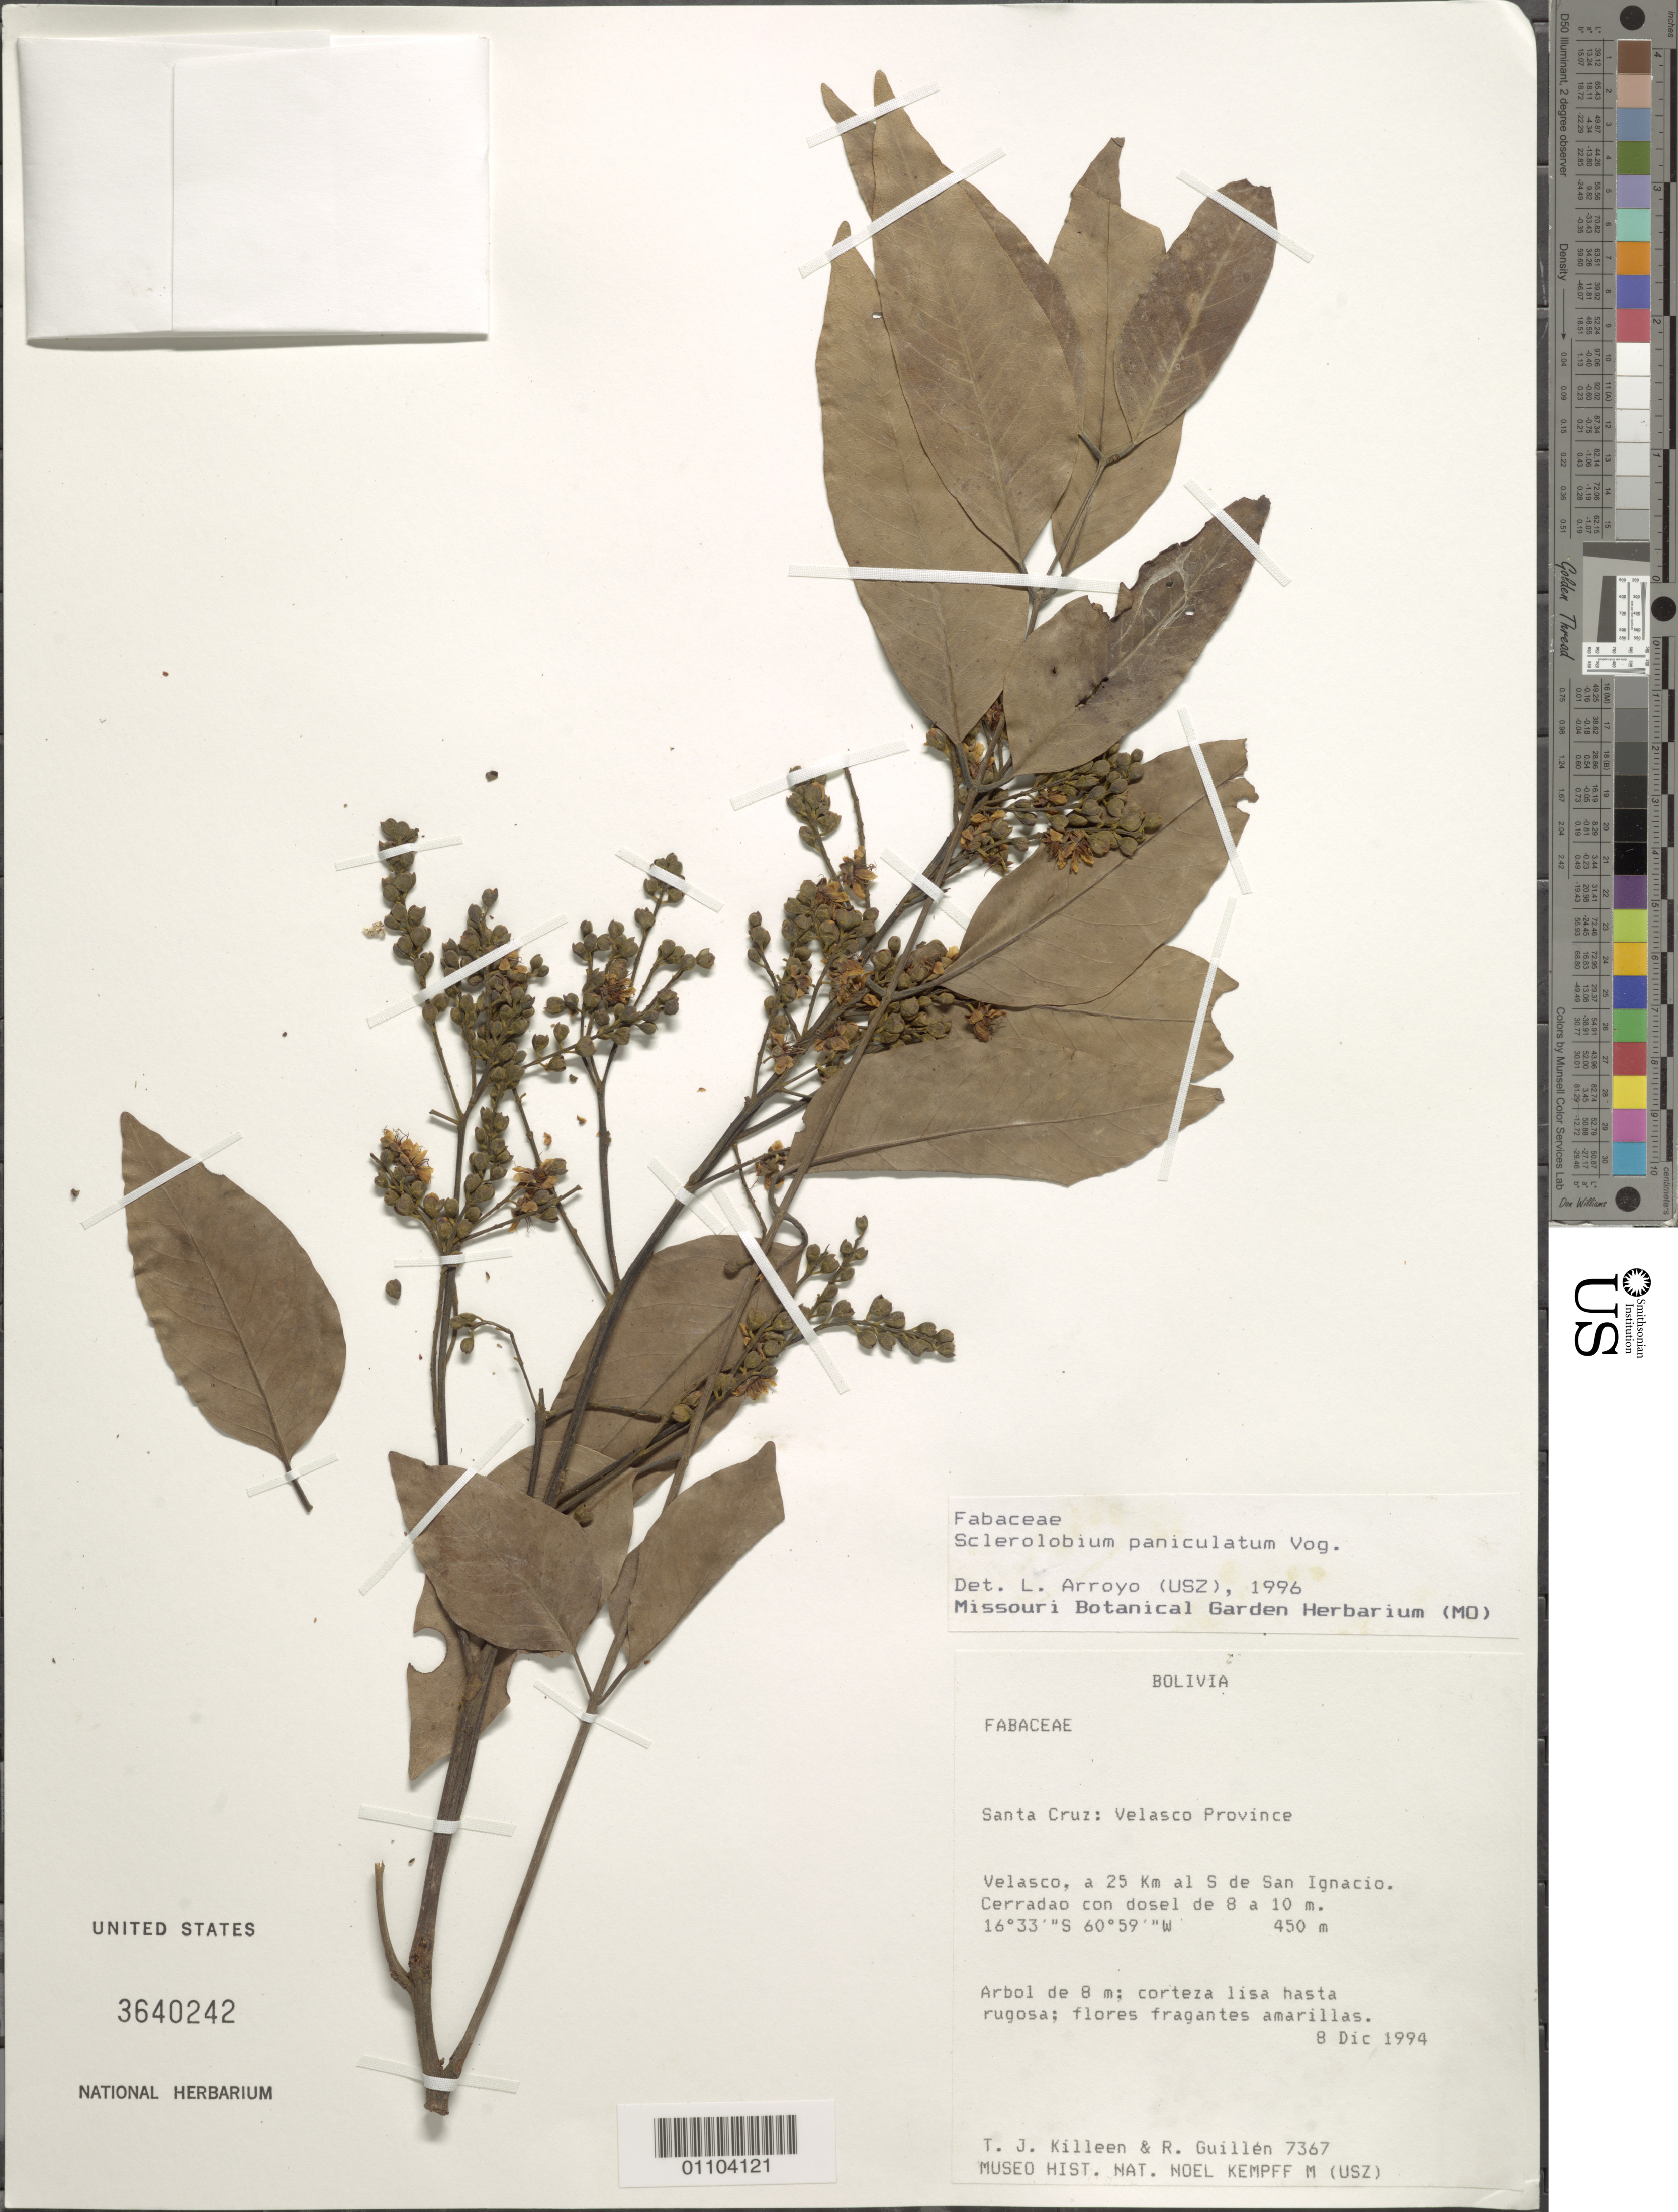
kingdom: Plantae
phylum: Tracheophyta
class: Magnoliopsida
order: Fabales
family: Fabaceae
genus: Tachigali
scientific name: Tachigali vulgaris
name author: L.F. Gomes da Silva & H.C. Lima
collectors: T. J. Killeen & R. Guillén V.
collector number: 7367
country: Bolivia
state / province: Santa Cruz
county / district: Velasco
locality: Velasco, W of San Ignacio, Cerradao con dosel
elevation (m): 450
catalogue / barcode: US 3640242